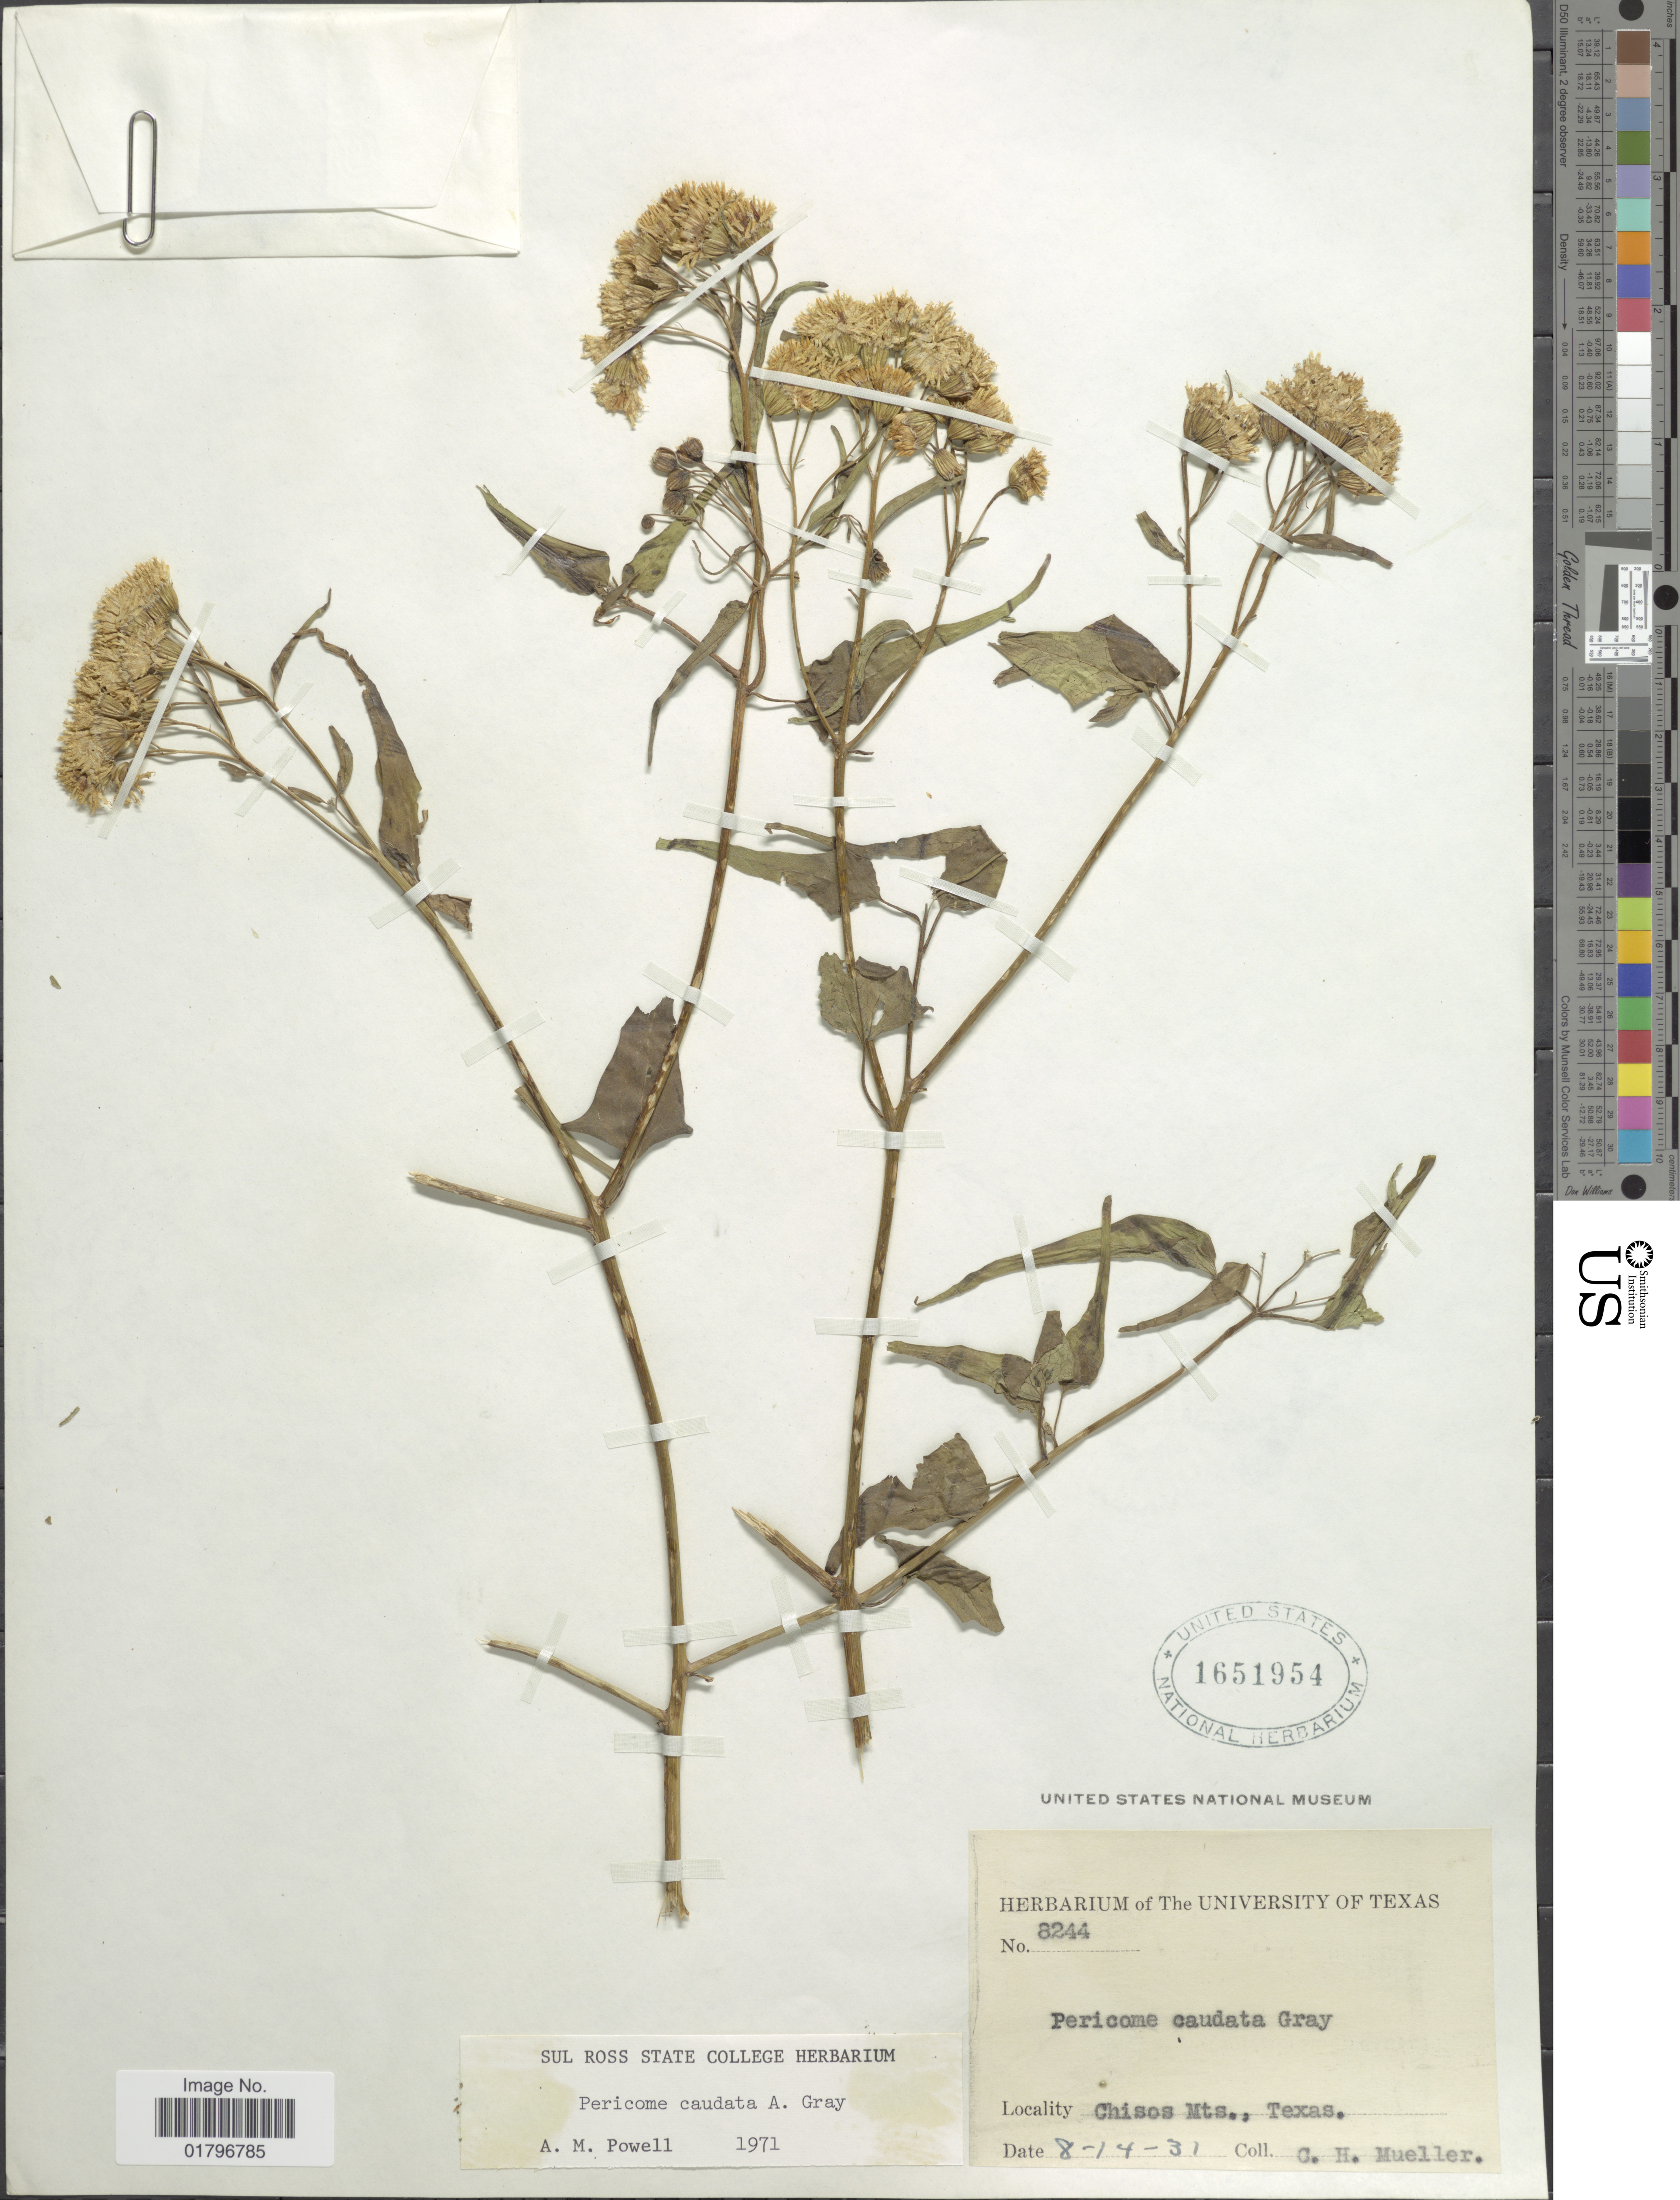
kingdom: Plantae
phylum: Tracheophyta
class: Magnoliopsida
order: Asterales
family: Asteraceae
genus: Pericome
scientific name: Pericome caudata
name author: A. Gray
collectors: C. H. Mueller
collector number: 8244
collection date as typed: Transcribed d/m/y: 14/8/31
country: United States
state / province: Texas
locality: Chisos Mts.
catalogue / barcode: US 1651954